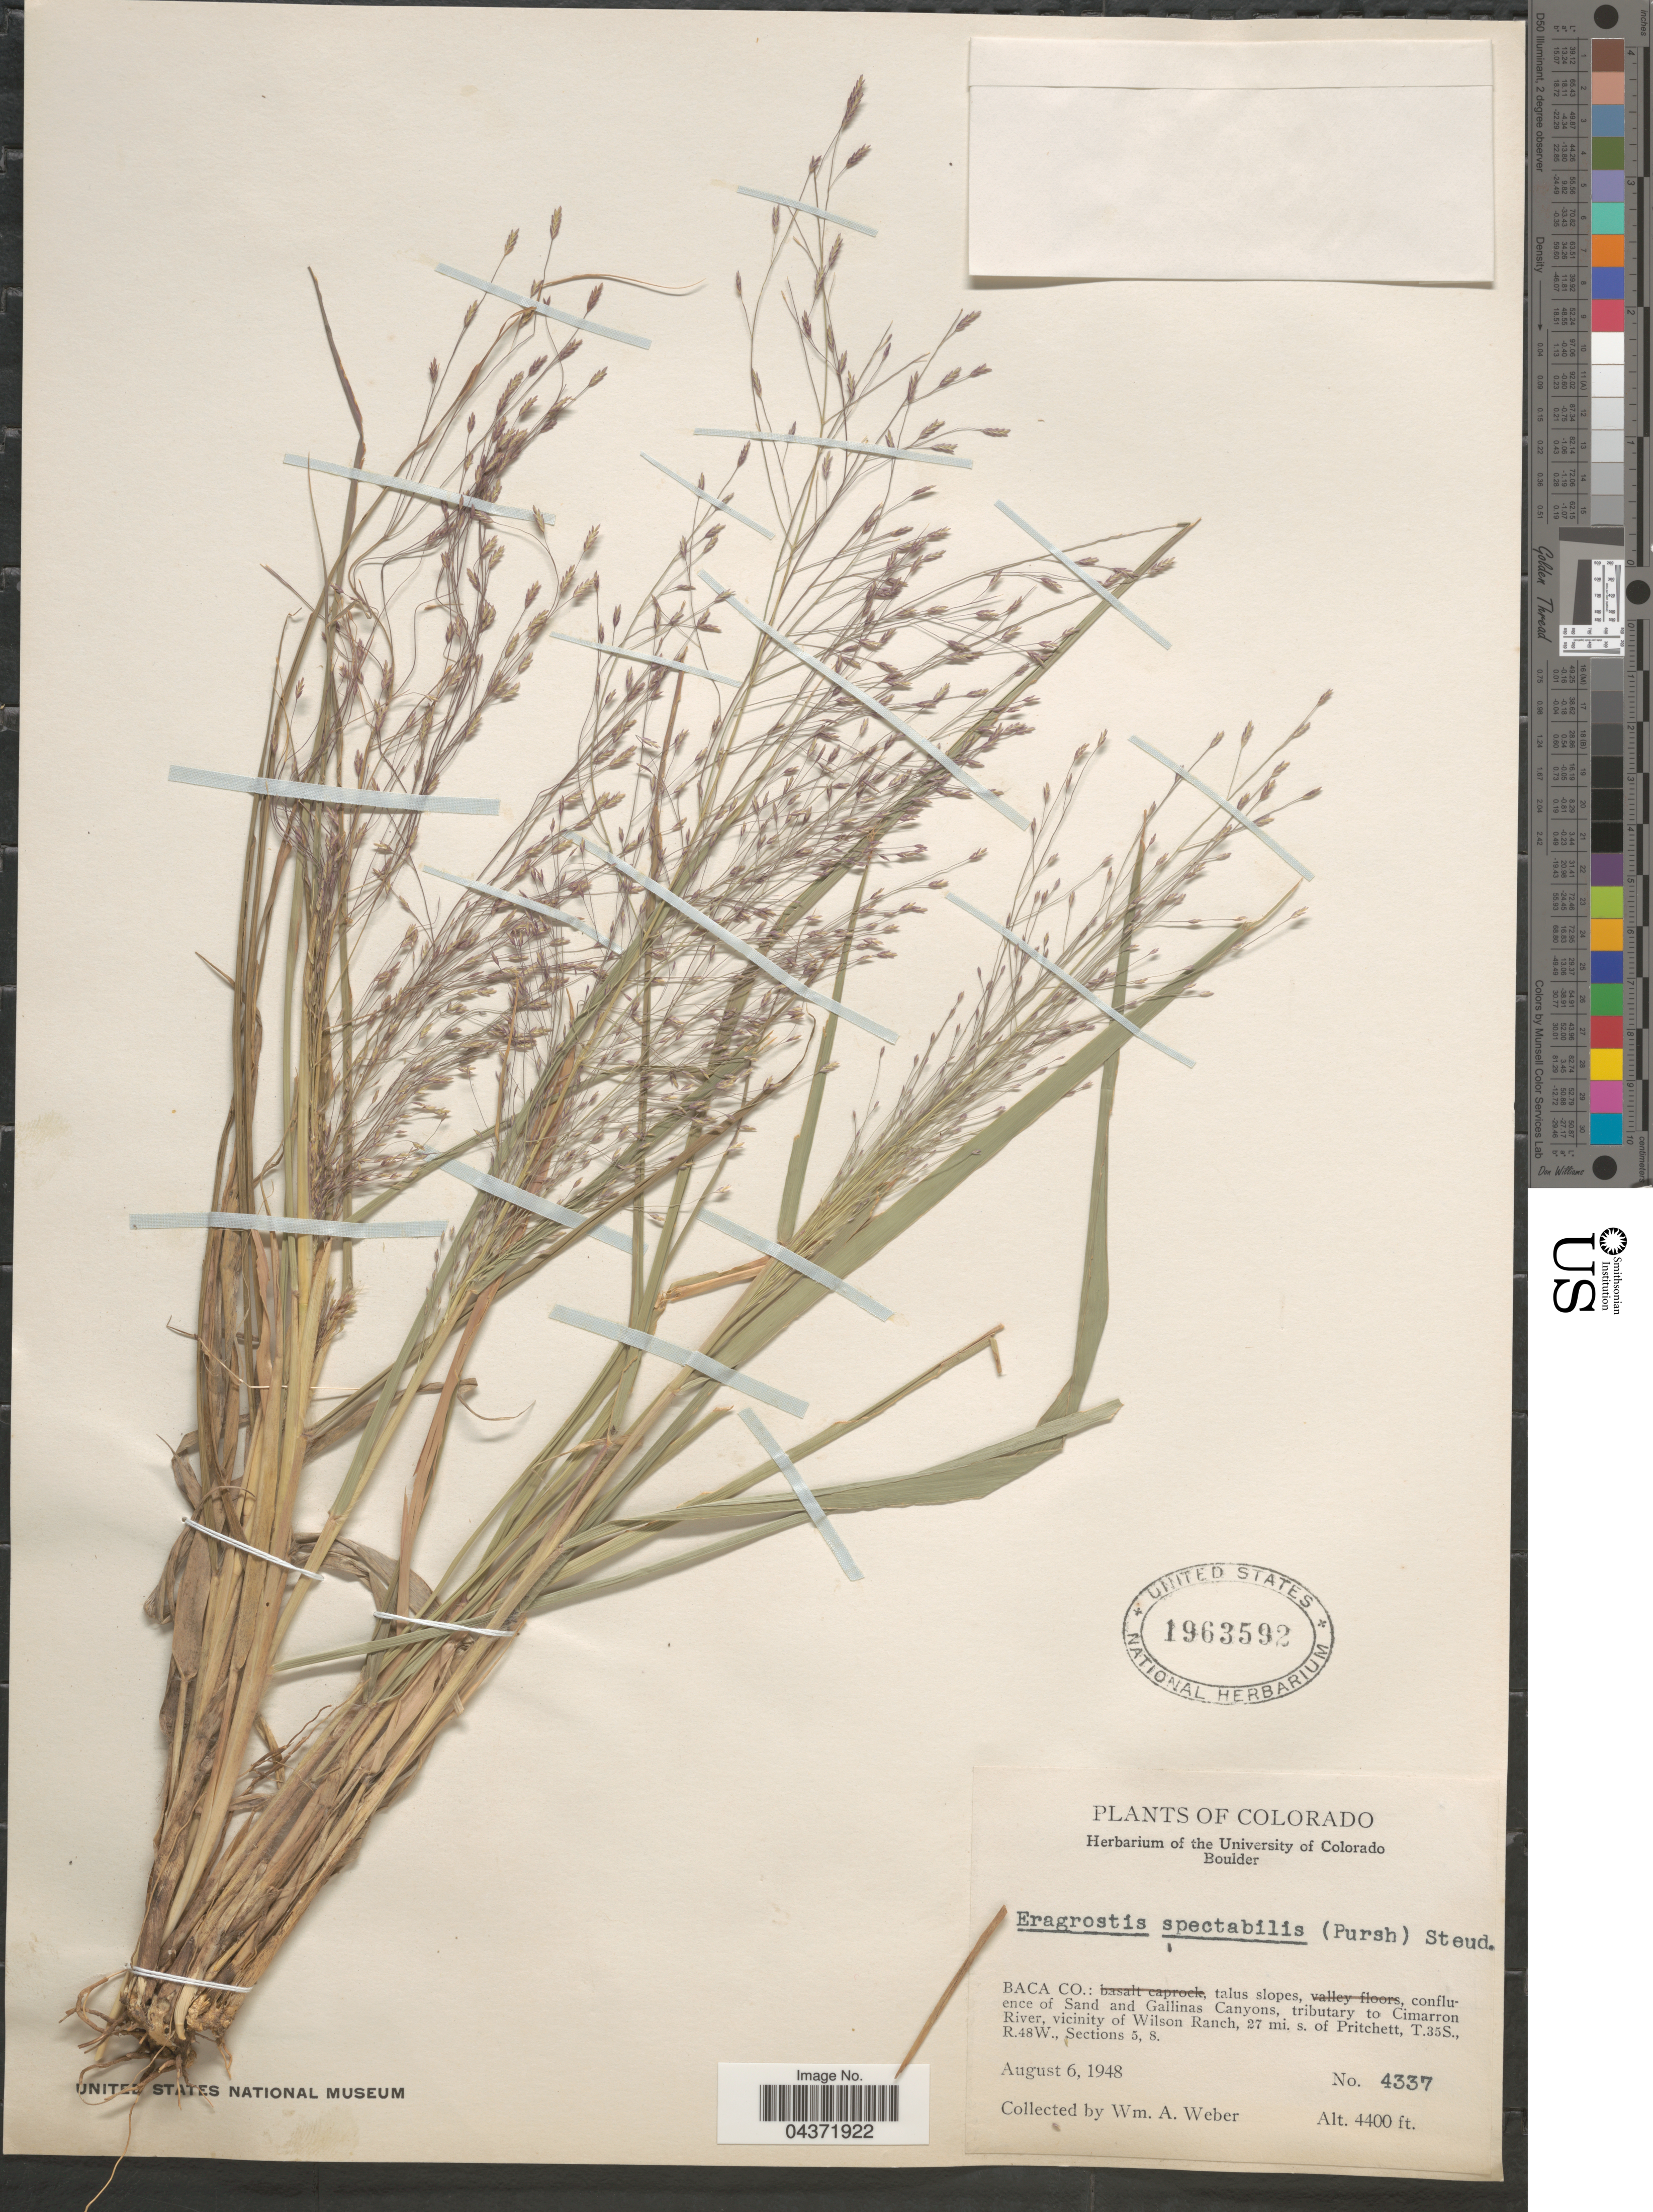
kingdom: Plantae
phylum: Tracheophyta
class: Liliopsida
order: Poales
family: Poaceae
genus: Eragrostis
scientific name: Eragrostis spectabilis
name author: (Pursh) Steud.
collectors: W. A. Weber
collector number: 4337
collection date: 1948-08-06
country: United States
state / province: Colorado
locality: Baca Co.: confluence of Sand and Gallinas Canyons, tributary to Cimarron River, vicinity of Wilson Ranch, 27 mi. s. of Pritchett, T.35S., R.48W., Section 5, 8.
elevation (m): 1341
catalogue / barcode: US 1963592